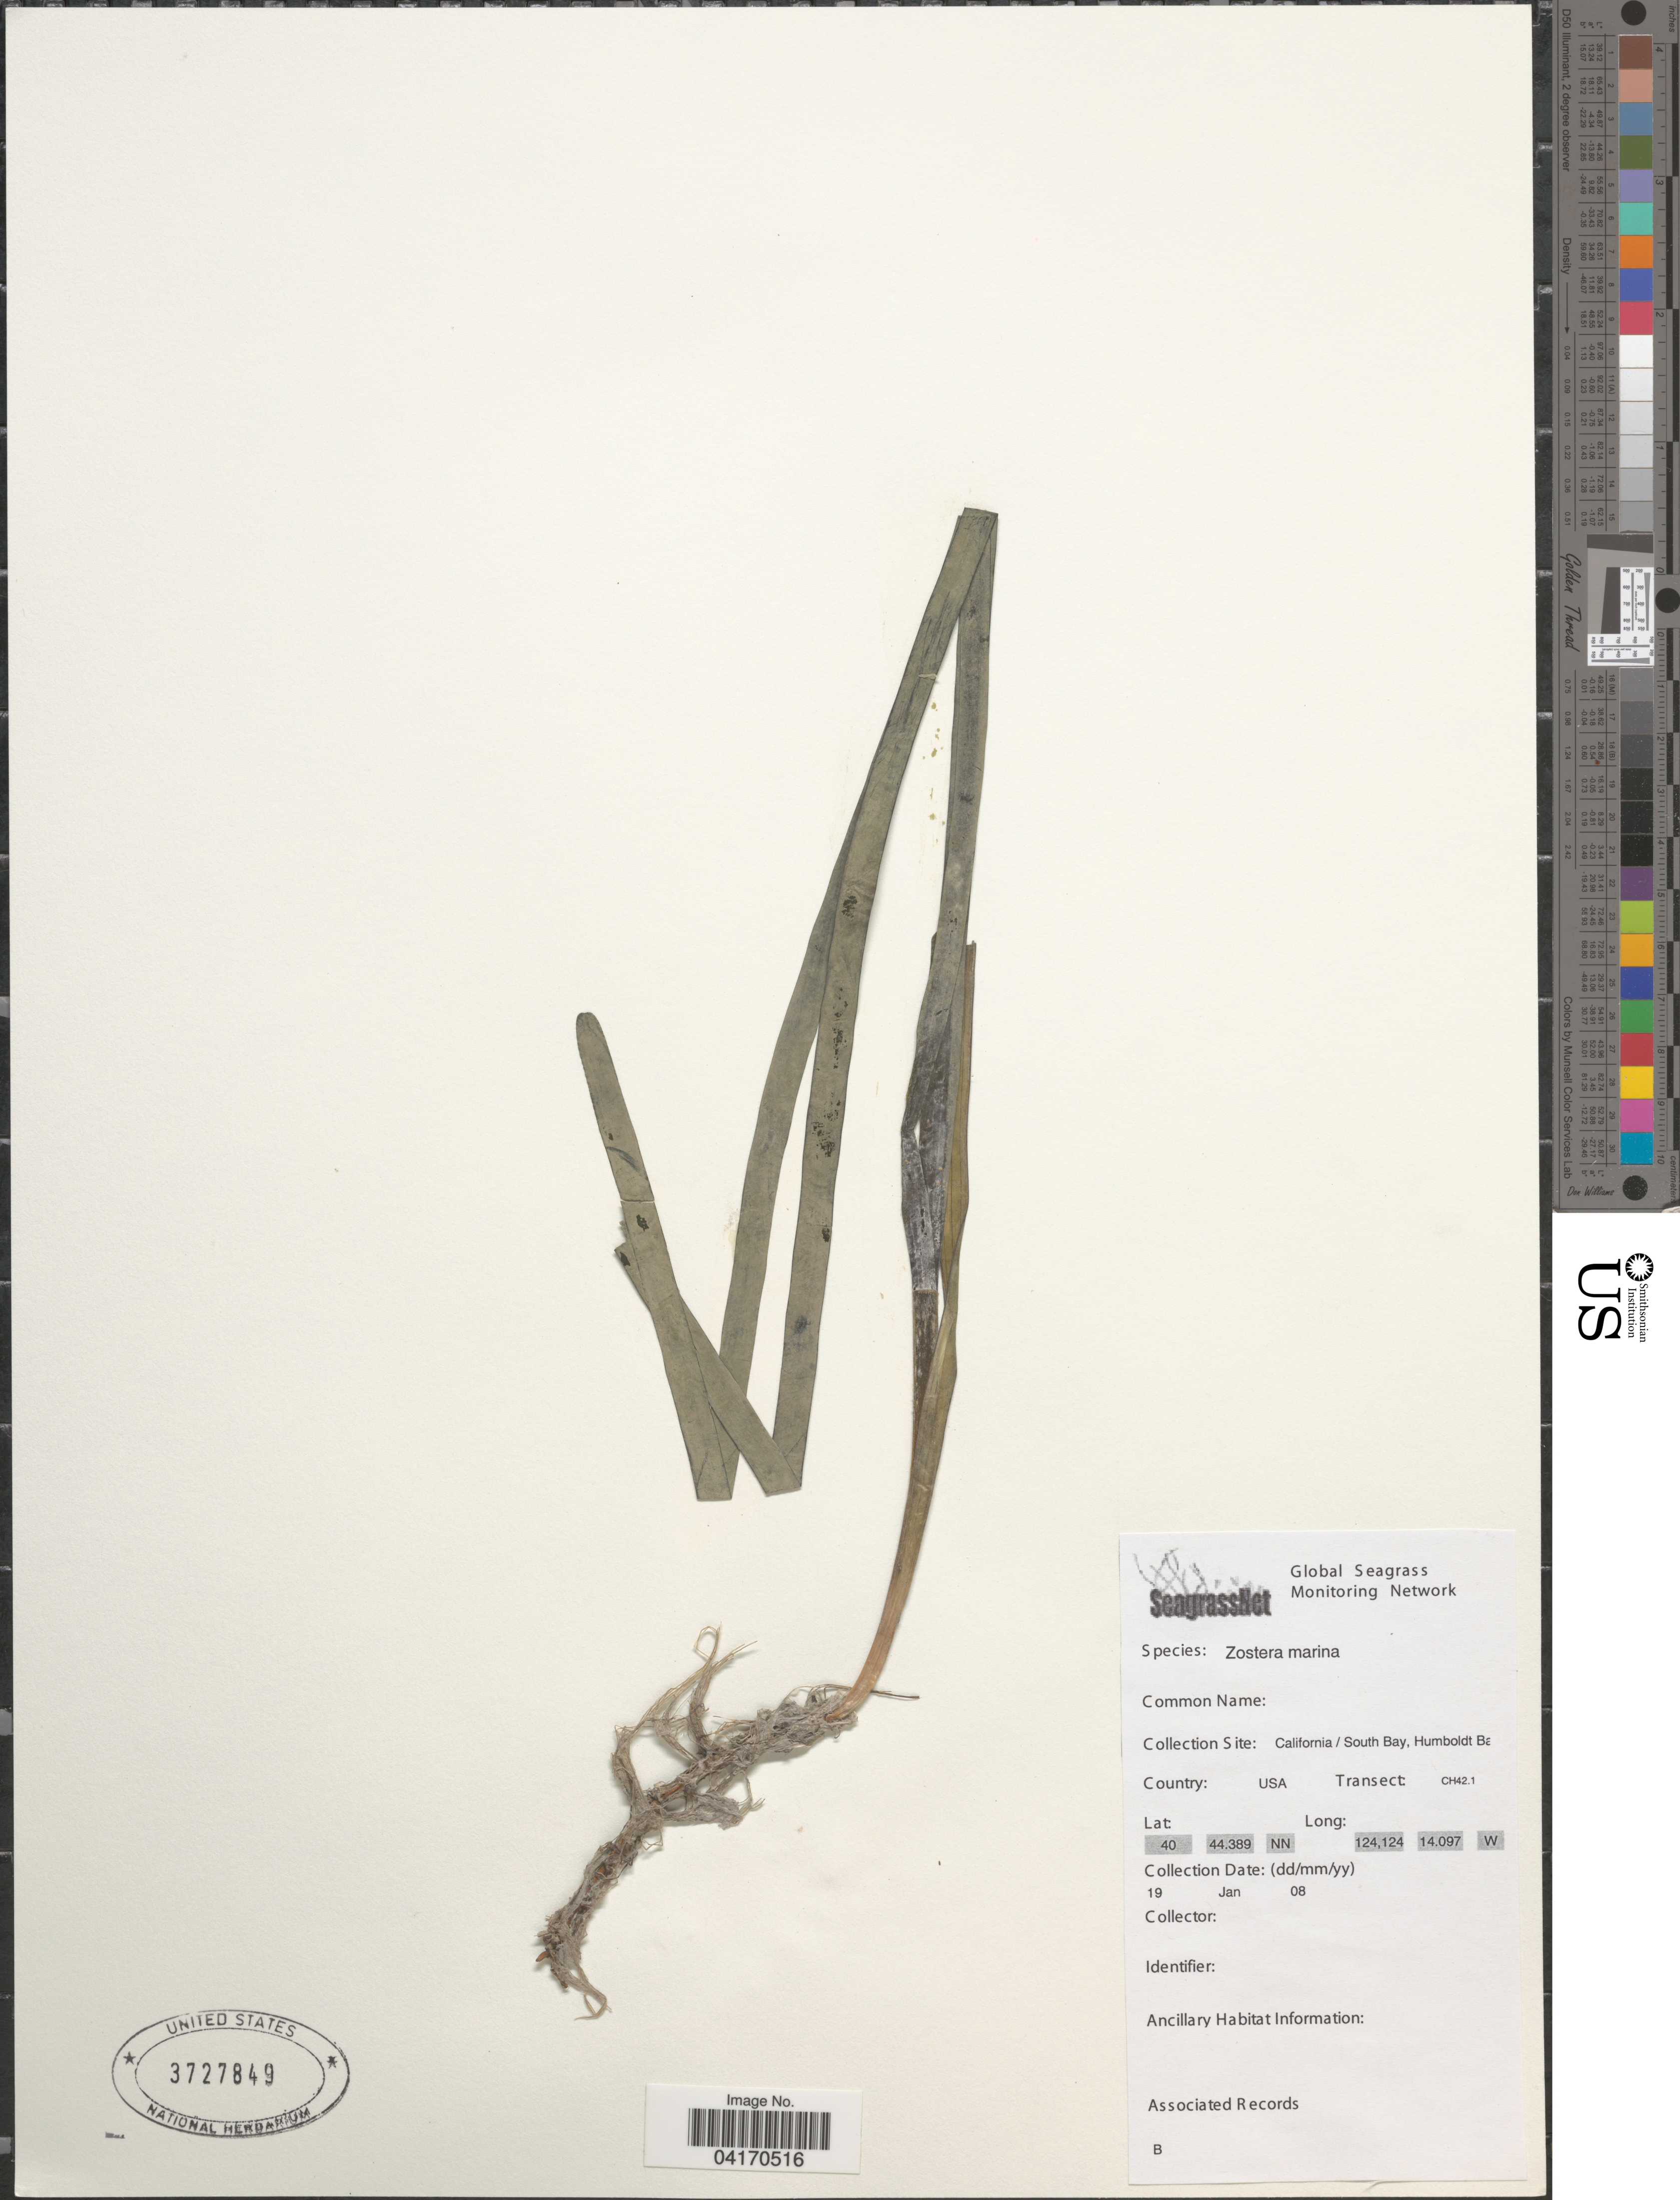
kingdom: Plantae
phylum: Tracheophyta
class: Liliopsida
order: Alismatales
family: Zosteraceae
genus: Zostera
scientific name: Zostera marina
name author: L.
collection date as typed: Transcribed d/m/y: 19/1/8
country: United States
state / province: California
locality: Collection Site: California / South Bay, Humboldt Ba. Transect: CH42.1.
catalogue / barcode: US 3727849